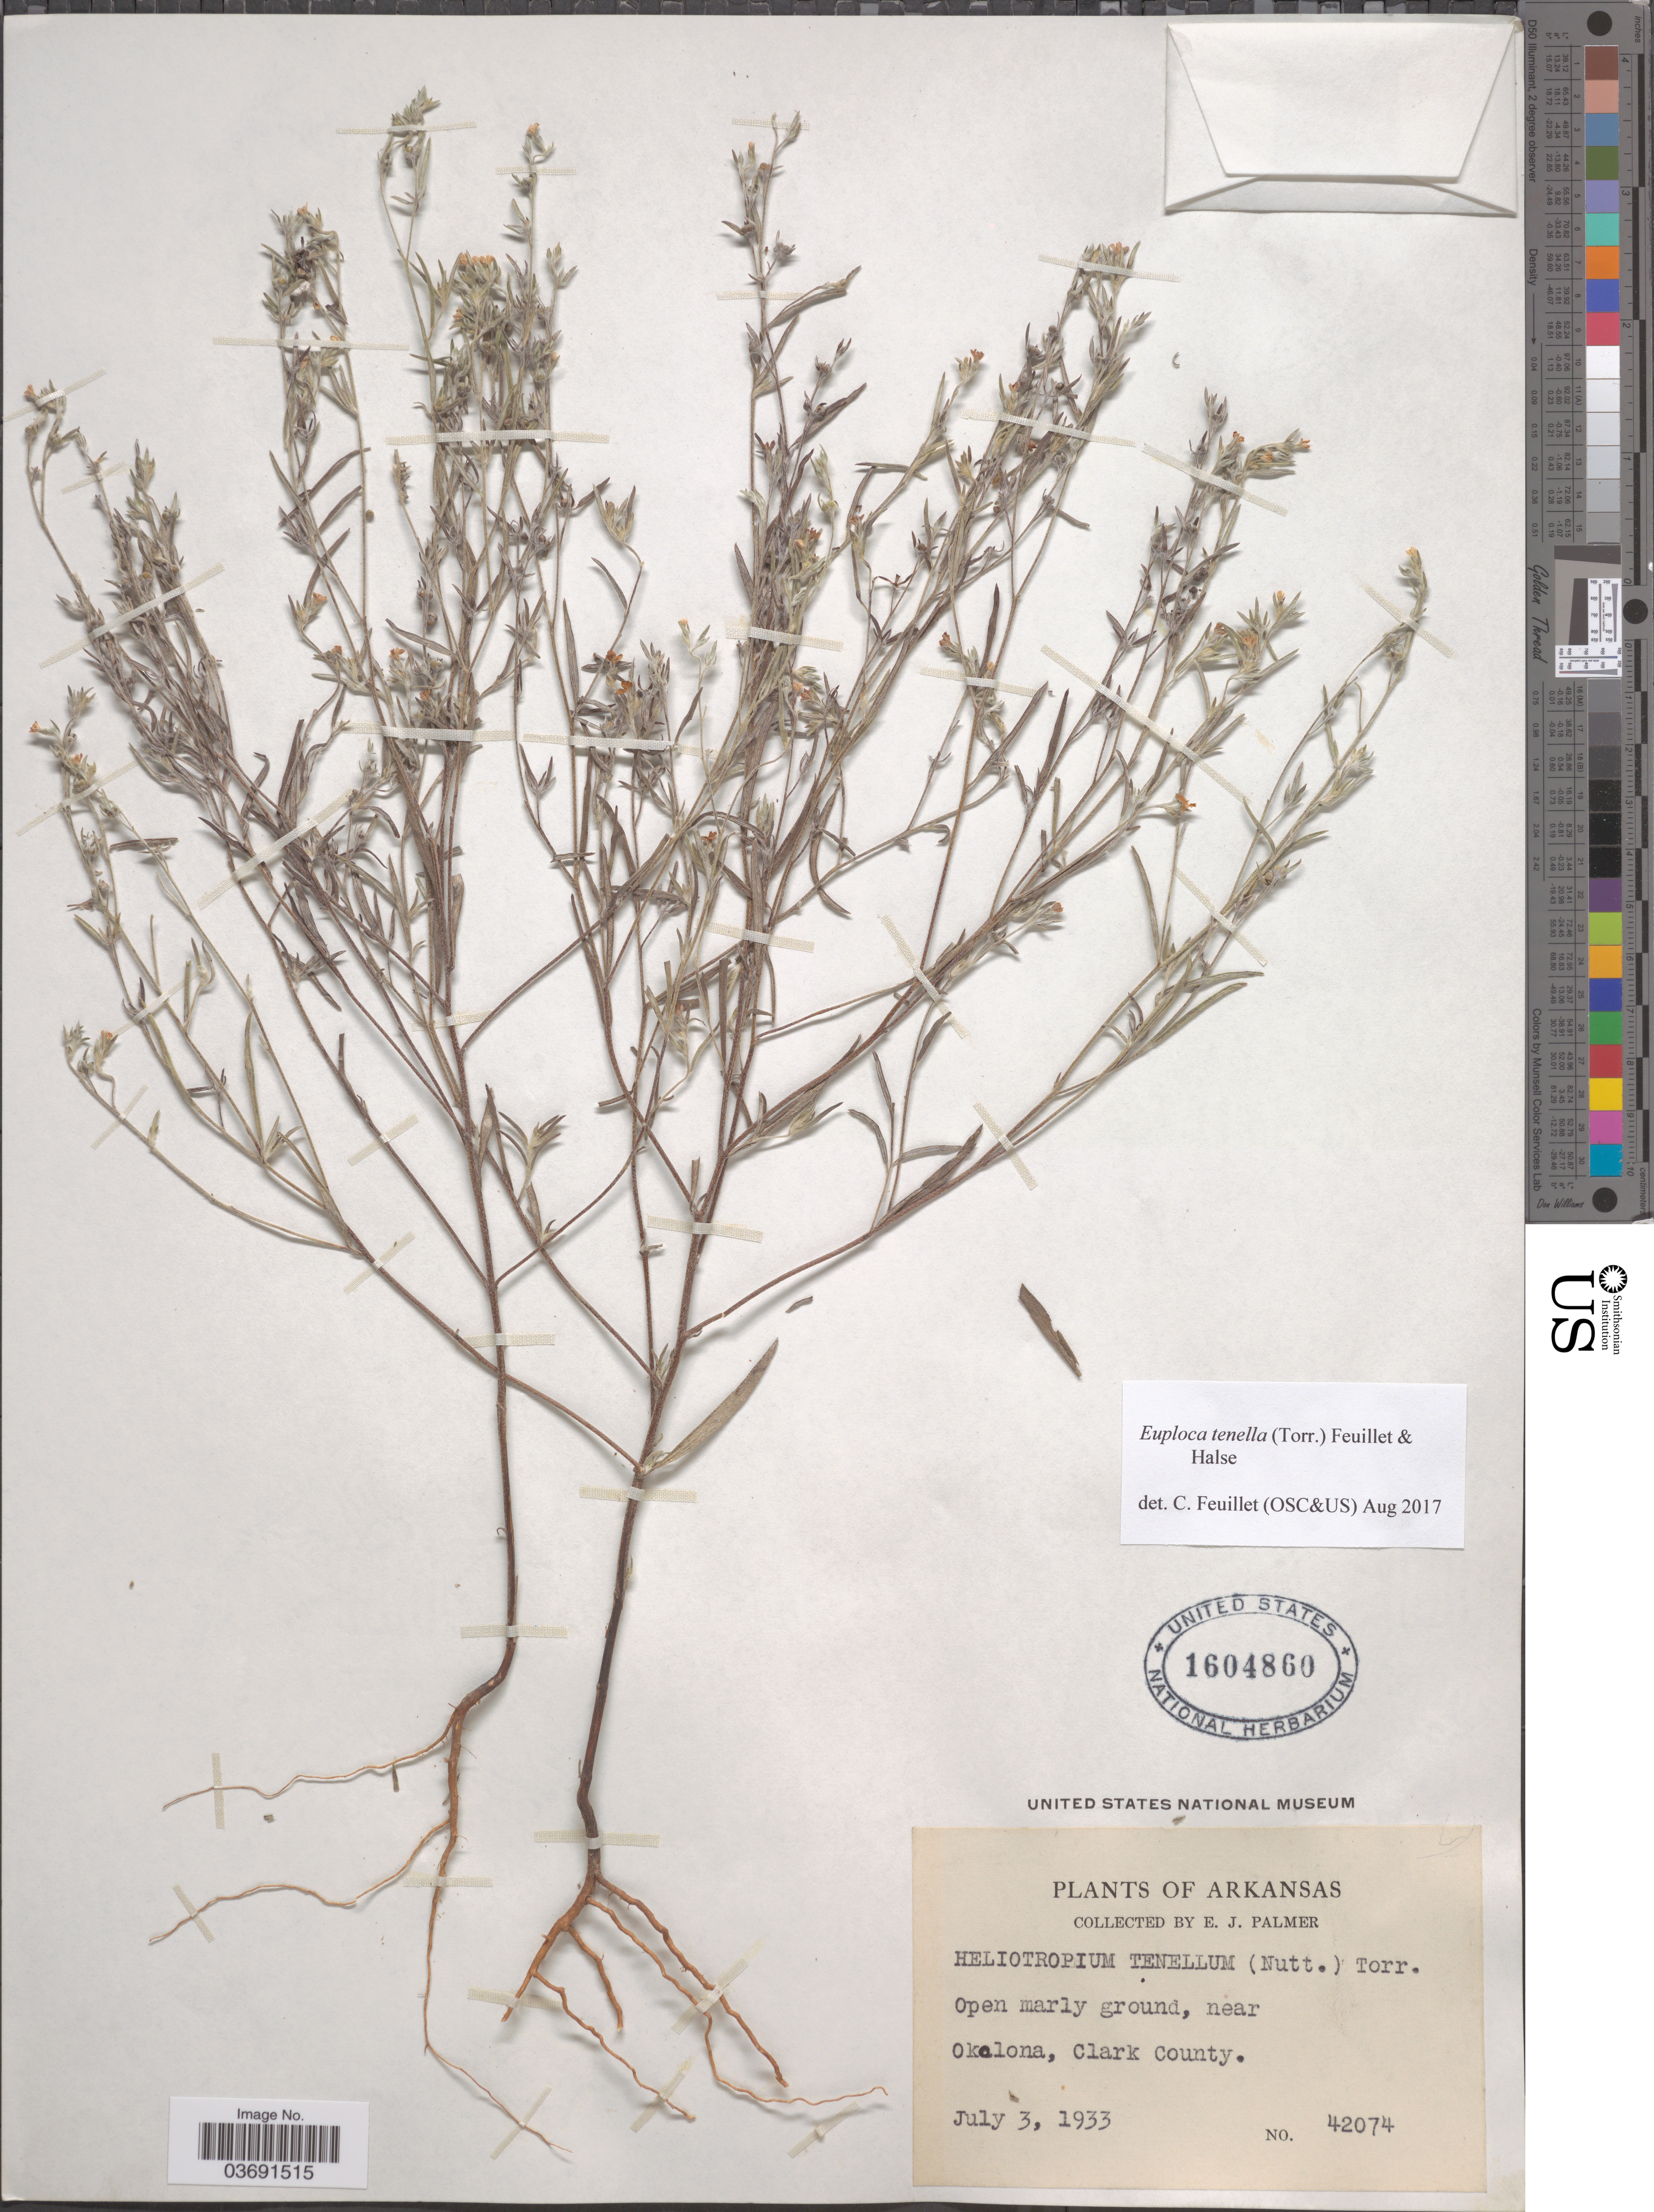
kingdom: Plantae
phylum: Tracheophyta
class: Magnoliopsida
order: Boraginales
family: Heliotropiaceae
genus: Euploca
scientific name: Euploca tenella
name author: (Torr.) Feuillet & Halse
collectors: E. J. Palmer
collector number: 42074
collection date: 1933-07-03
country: United States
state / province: Arkansas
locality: Near Okolona, Clark County.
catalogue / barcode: US 1604860